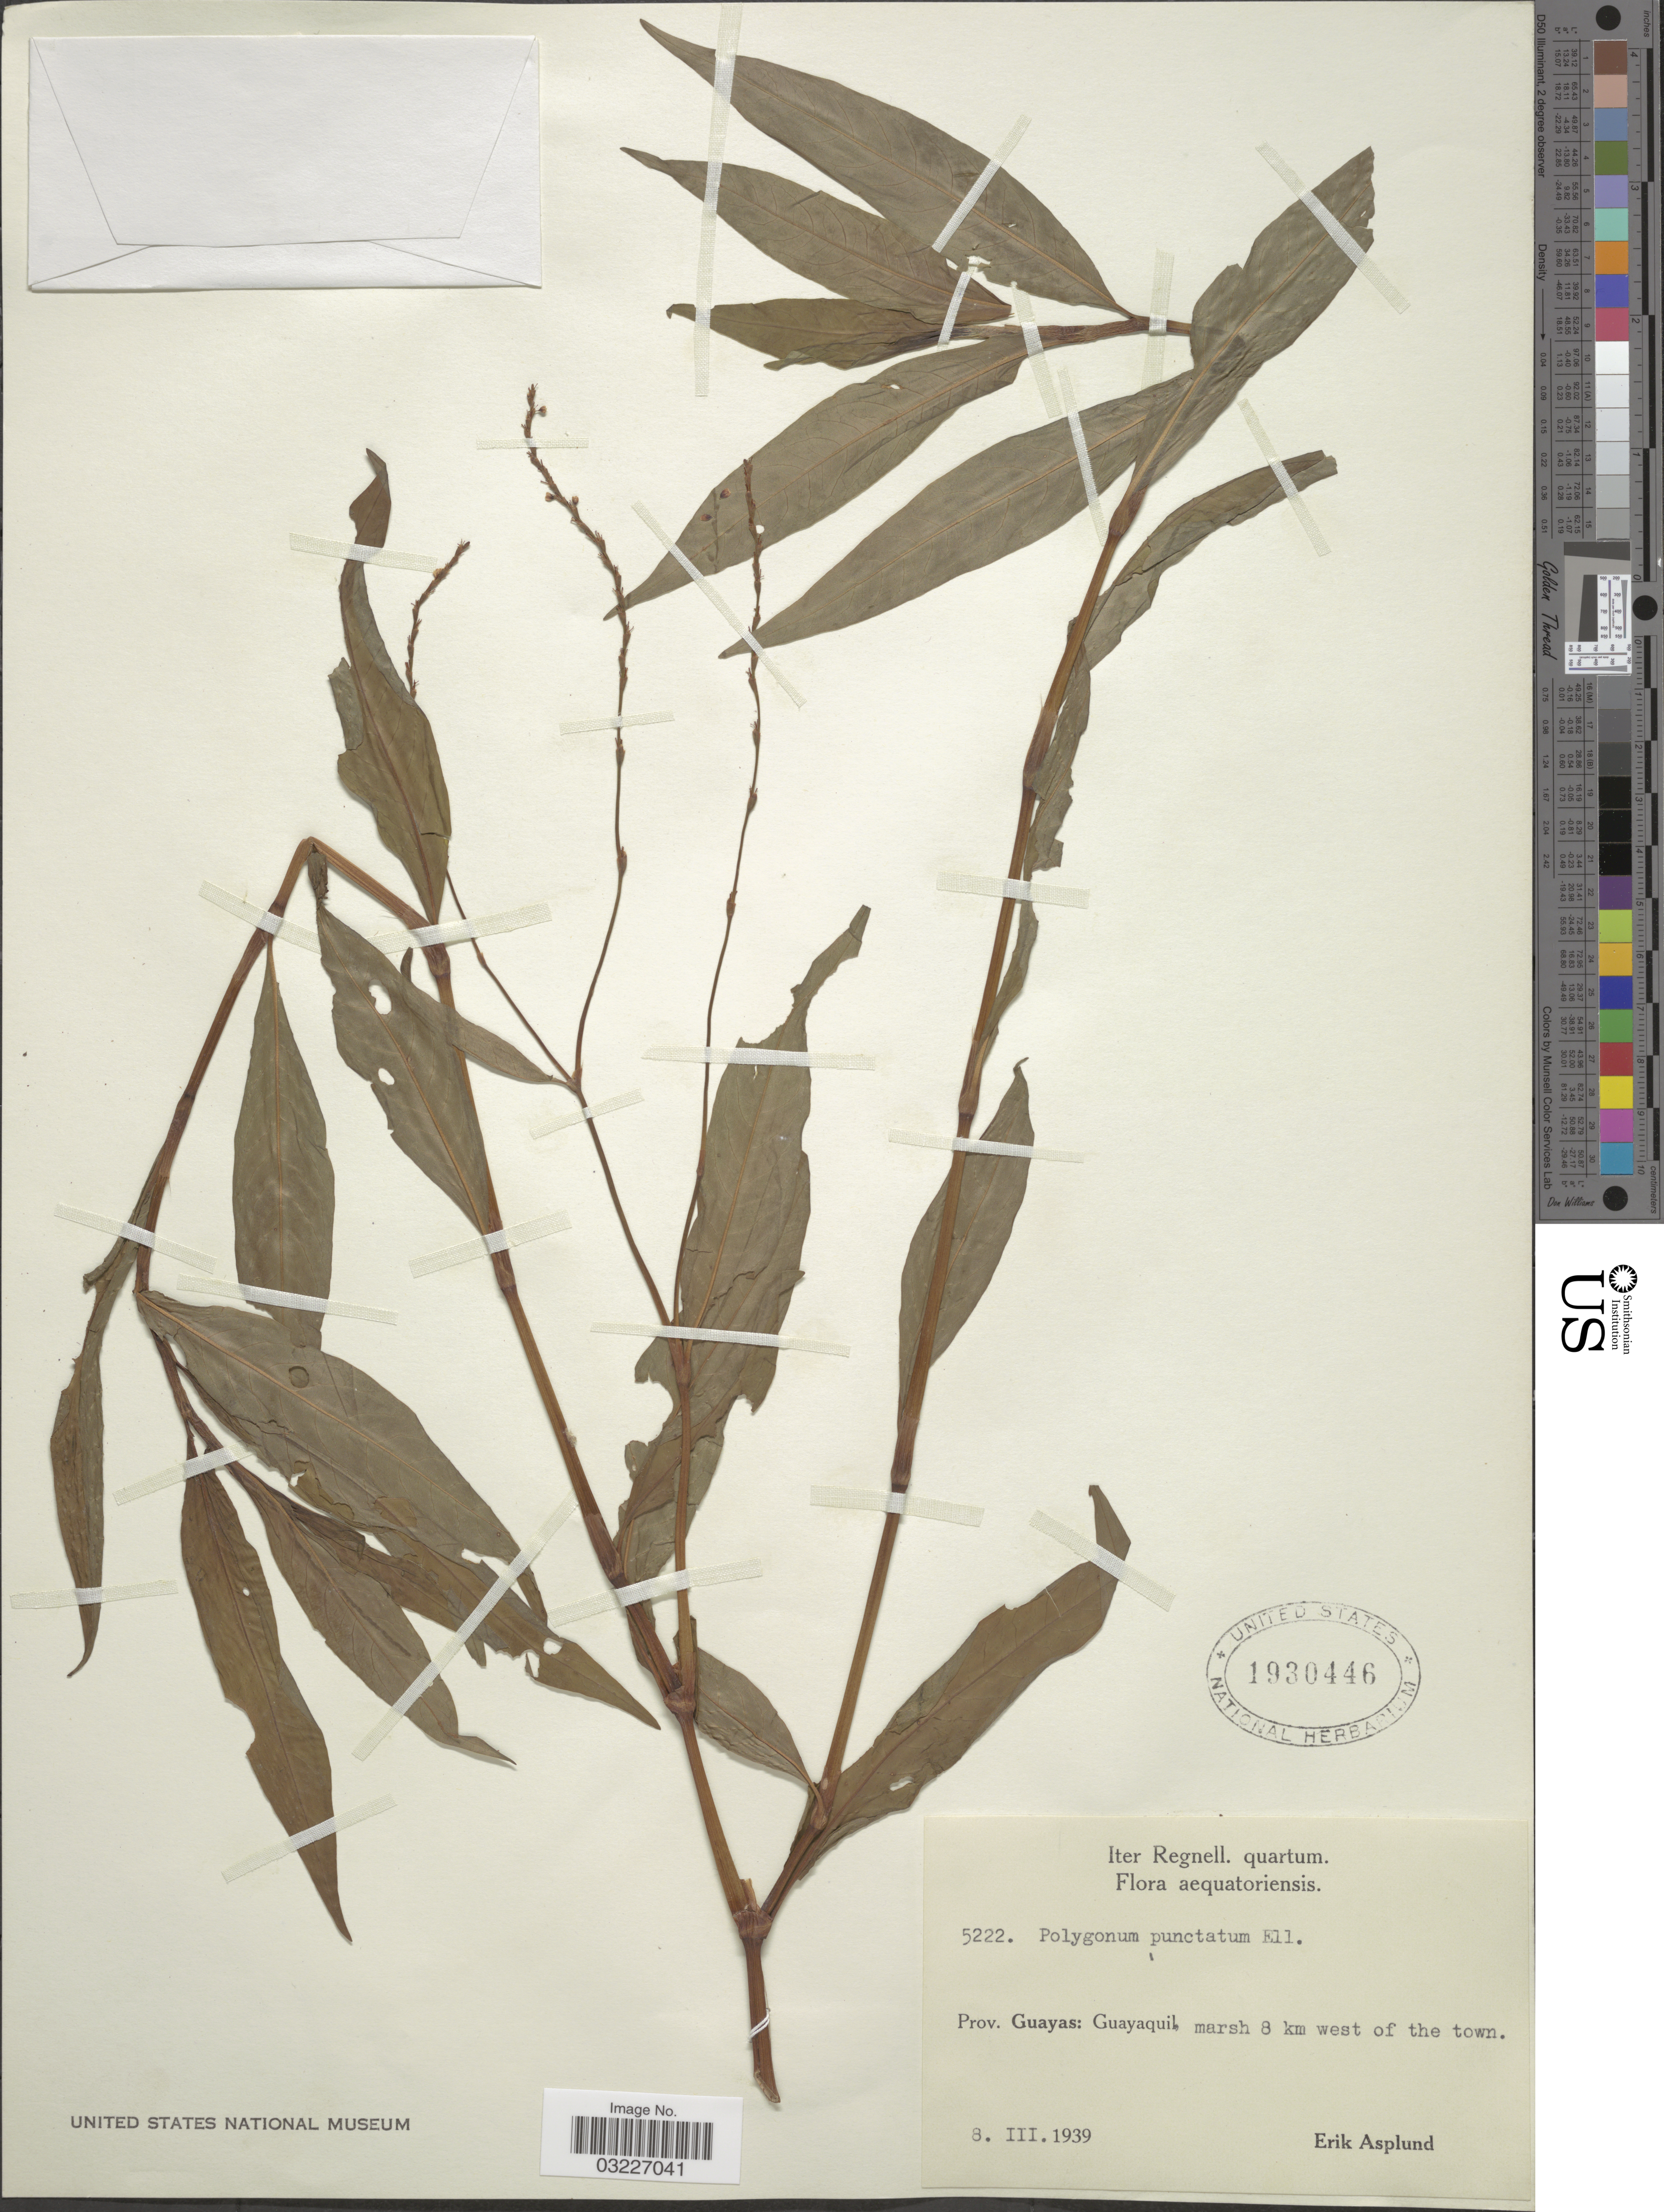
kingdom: Plantae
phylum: Tracheophyta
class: Magnoliopsida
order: Caryophyllales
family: Polygonaceae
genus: Polygonum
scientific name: Polygonum opelousanum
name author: Riddell ex Small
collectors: E. Asplund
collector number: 5222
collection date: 1939-03-08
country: Ecuador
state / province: Guayas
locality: Guayaquil, marsh 8 km west of the town.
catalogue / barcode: US 1930446